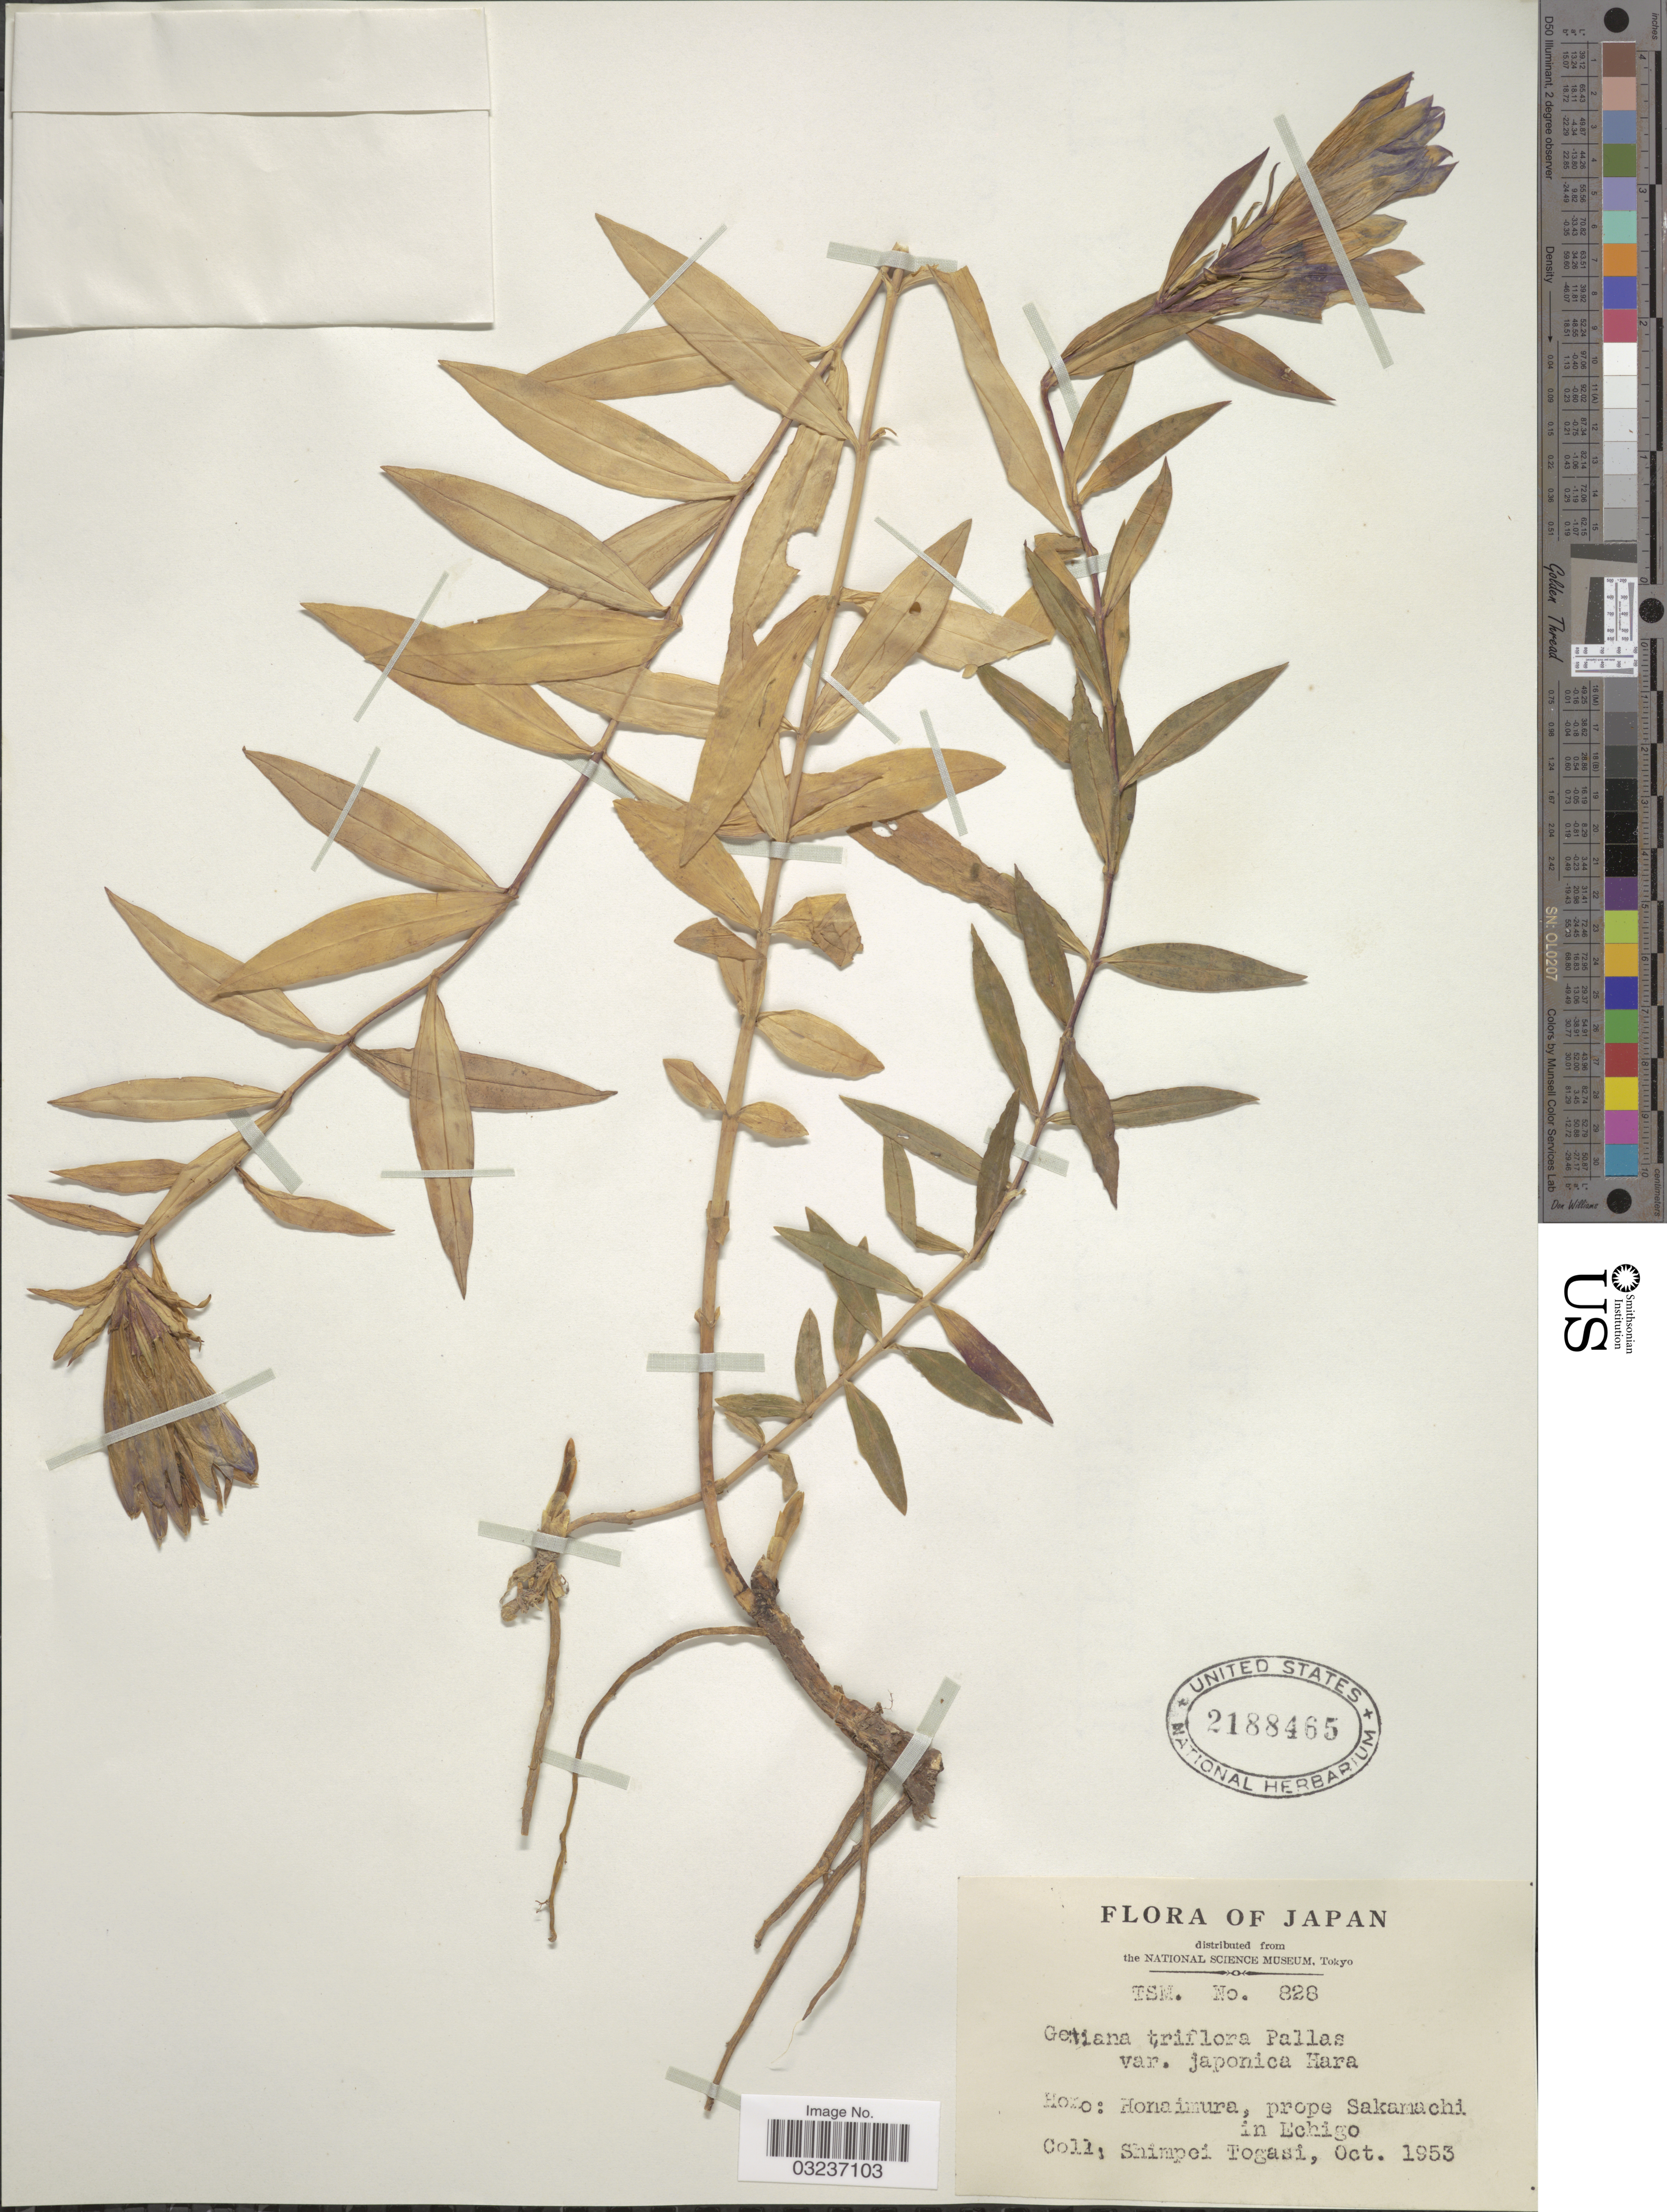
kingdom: Plantae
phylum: Tracheophyta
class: Magnoliopsida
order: Gentianales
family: Gentianaceae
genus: Gentiana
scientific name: Gentiana triflora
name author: Pall.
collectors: S. Togasi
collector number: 828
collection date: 1953-10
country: Japan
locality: Hoko: Honaimura, prope Sakamachi in Echigo.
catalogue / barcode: US 2188465